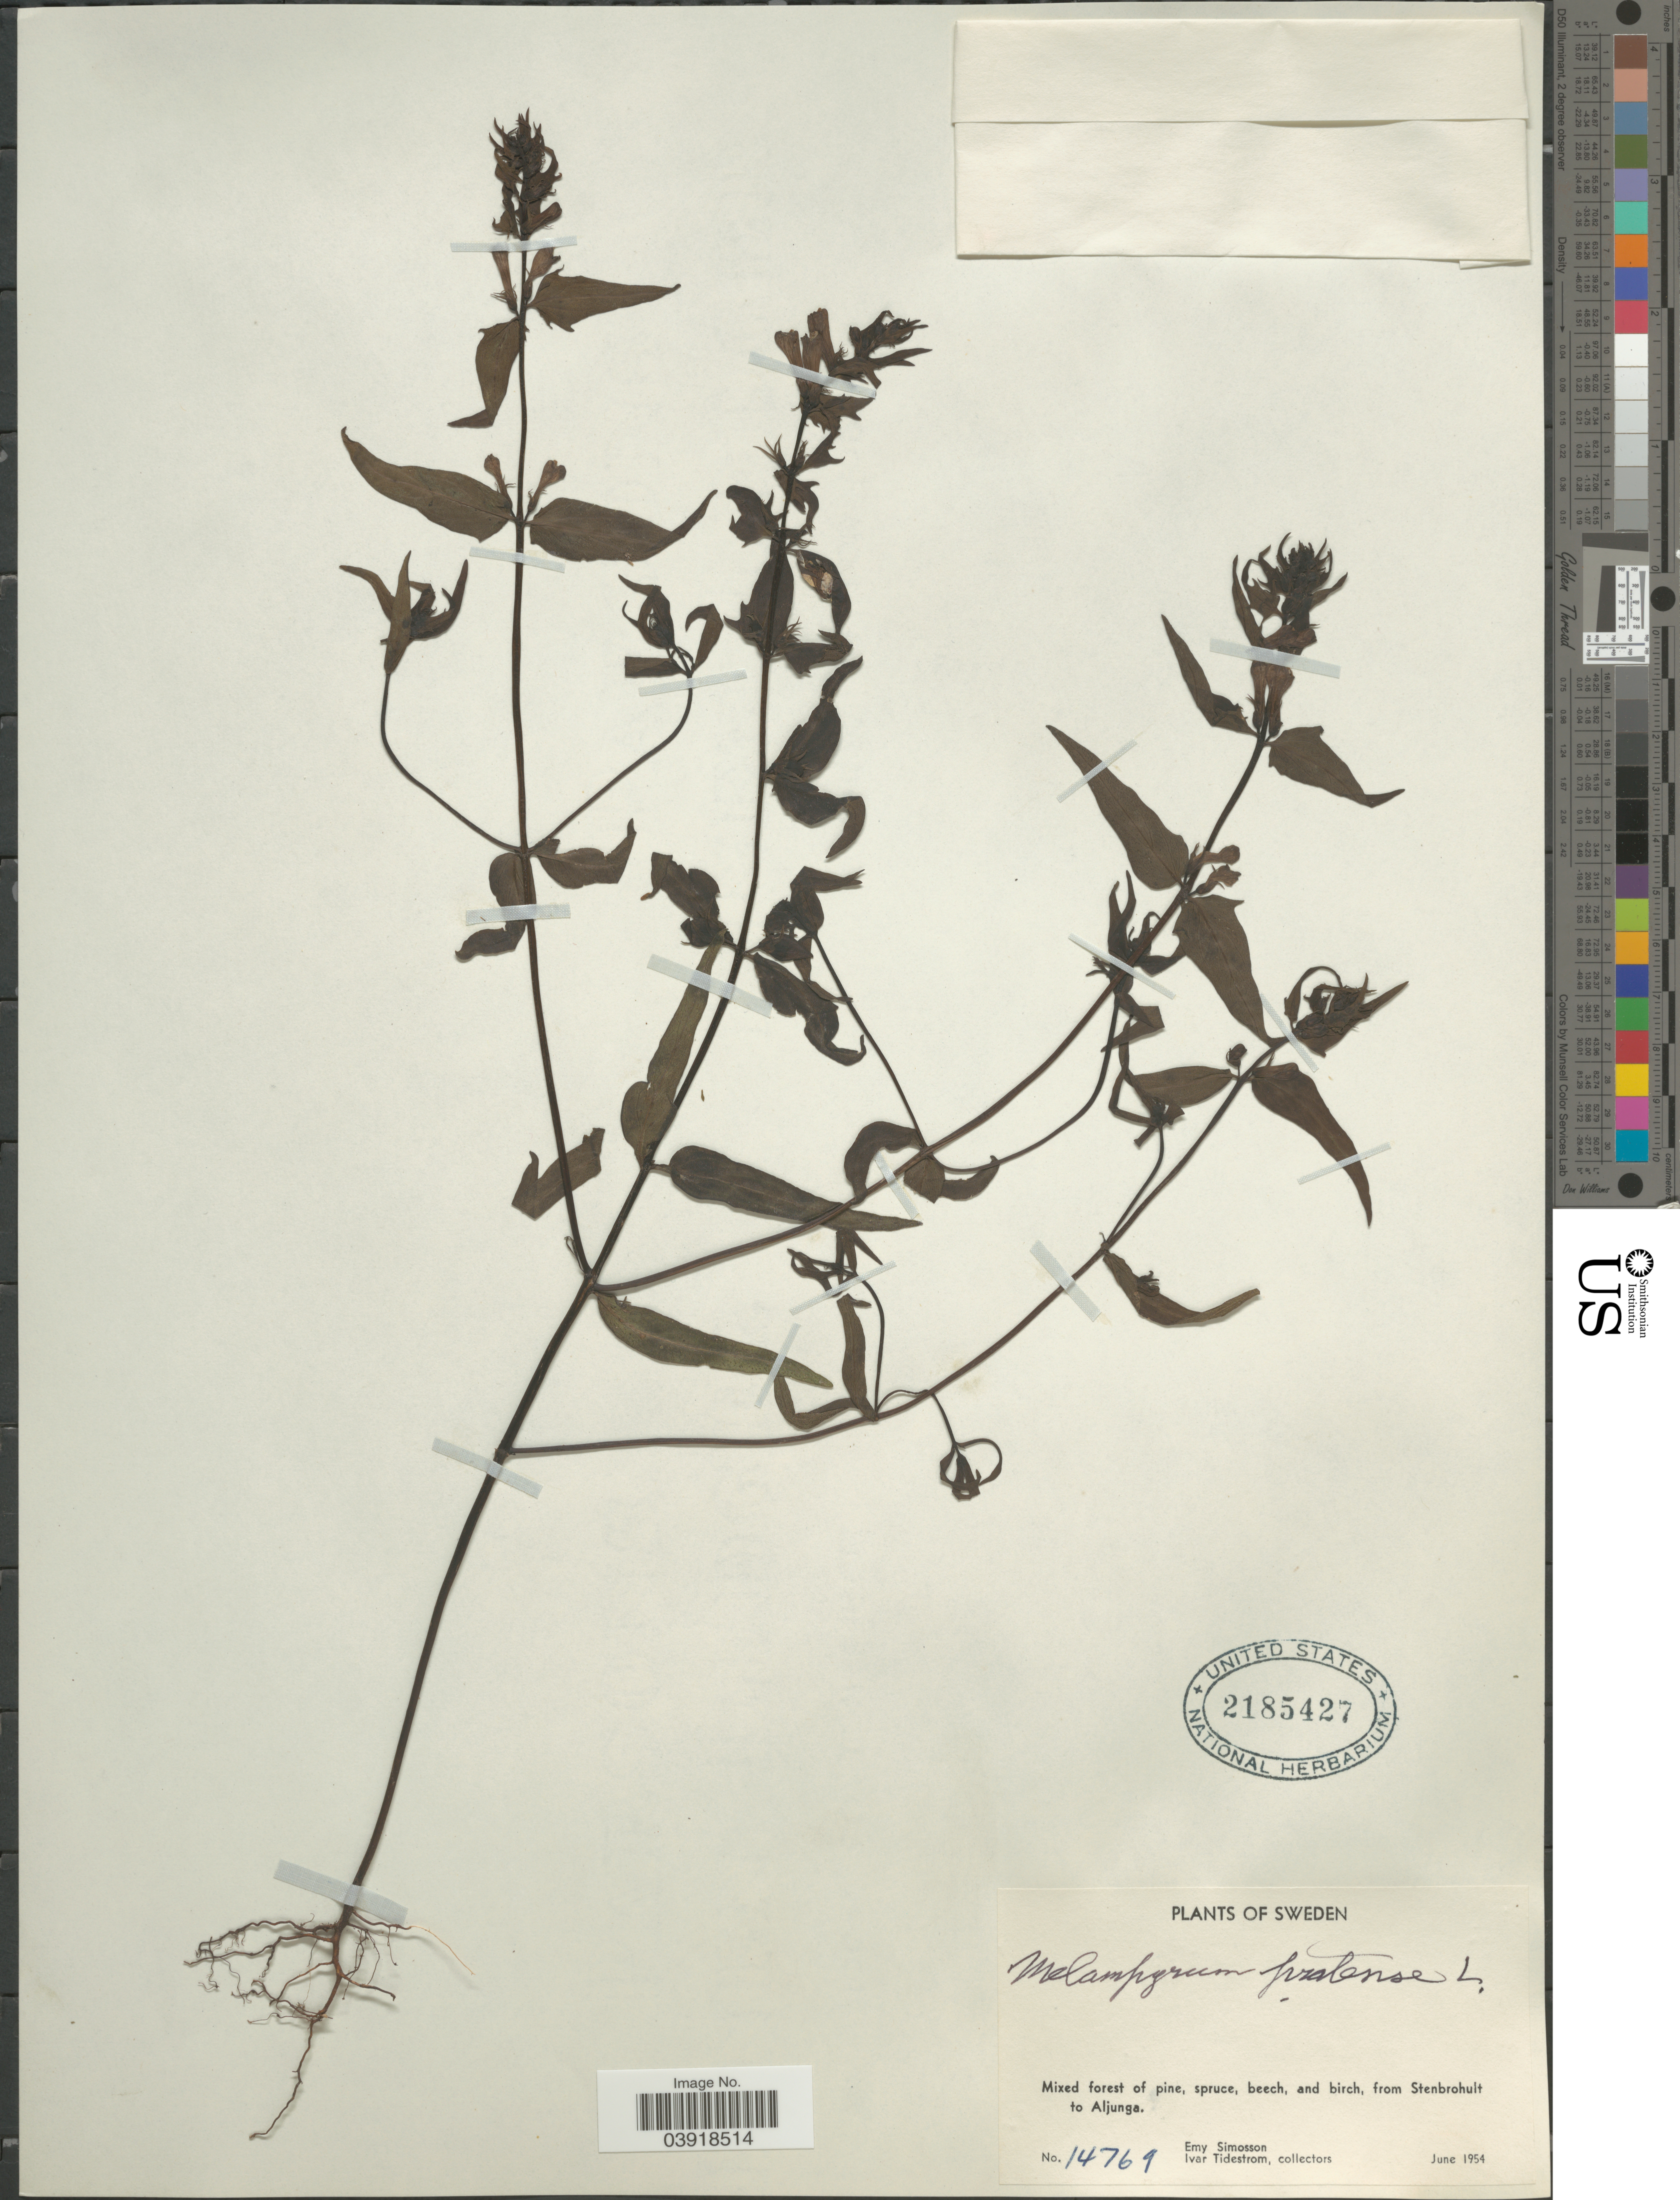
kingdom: Plantae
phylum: Tracheophyta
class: Magnoliopsida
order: Lamiales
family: Orobanchaceae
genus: Melampyrum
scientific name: Melampyrum pratense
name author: L.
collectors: E. Simosson & I. F. Tidestrom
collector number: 14769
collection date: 1954-06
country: Sweden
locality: Mixed forest of pine, spruce, beech, and birch, from Stenbrohult to Aljunga.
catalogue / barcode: US 2185427